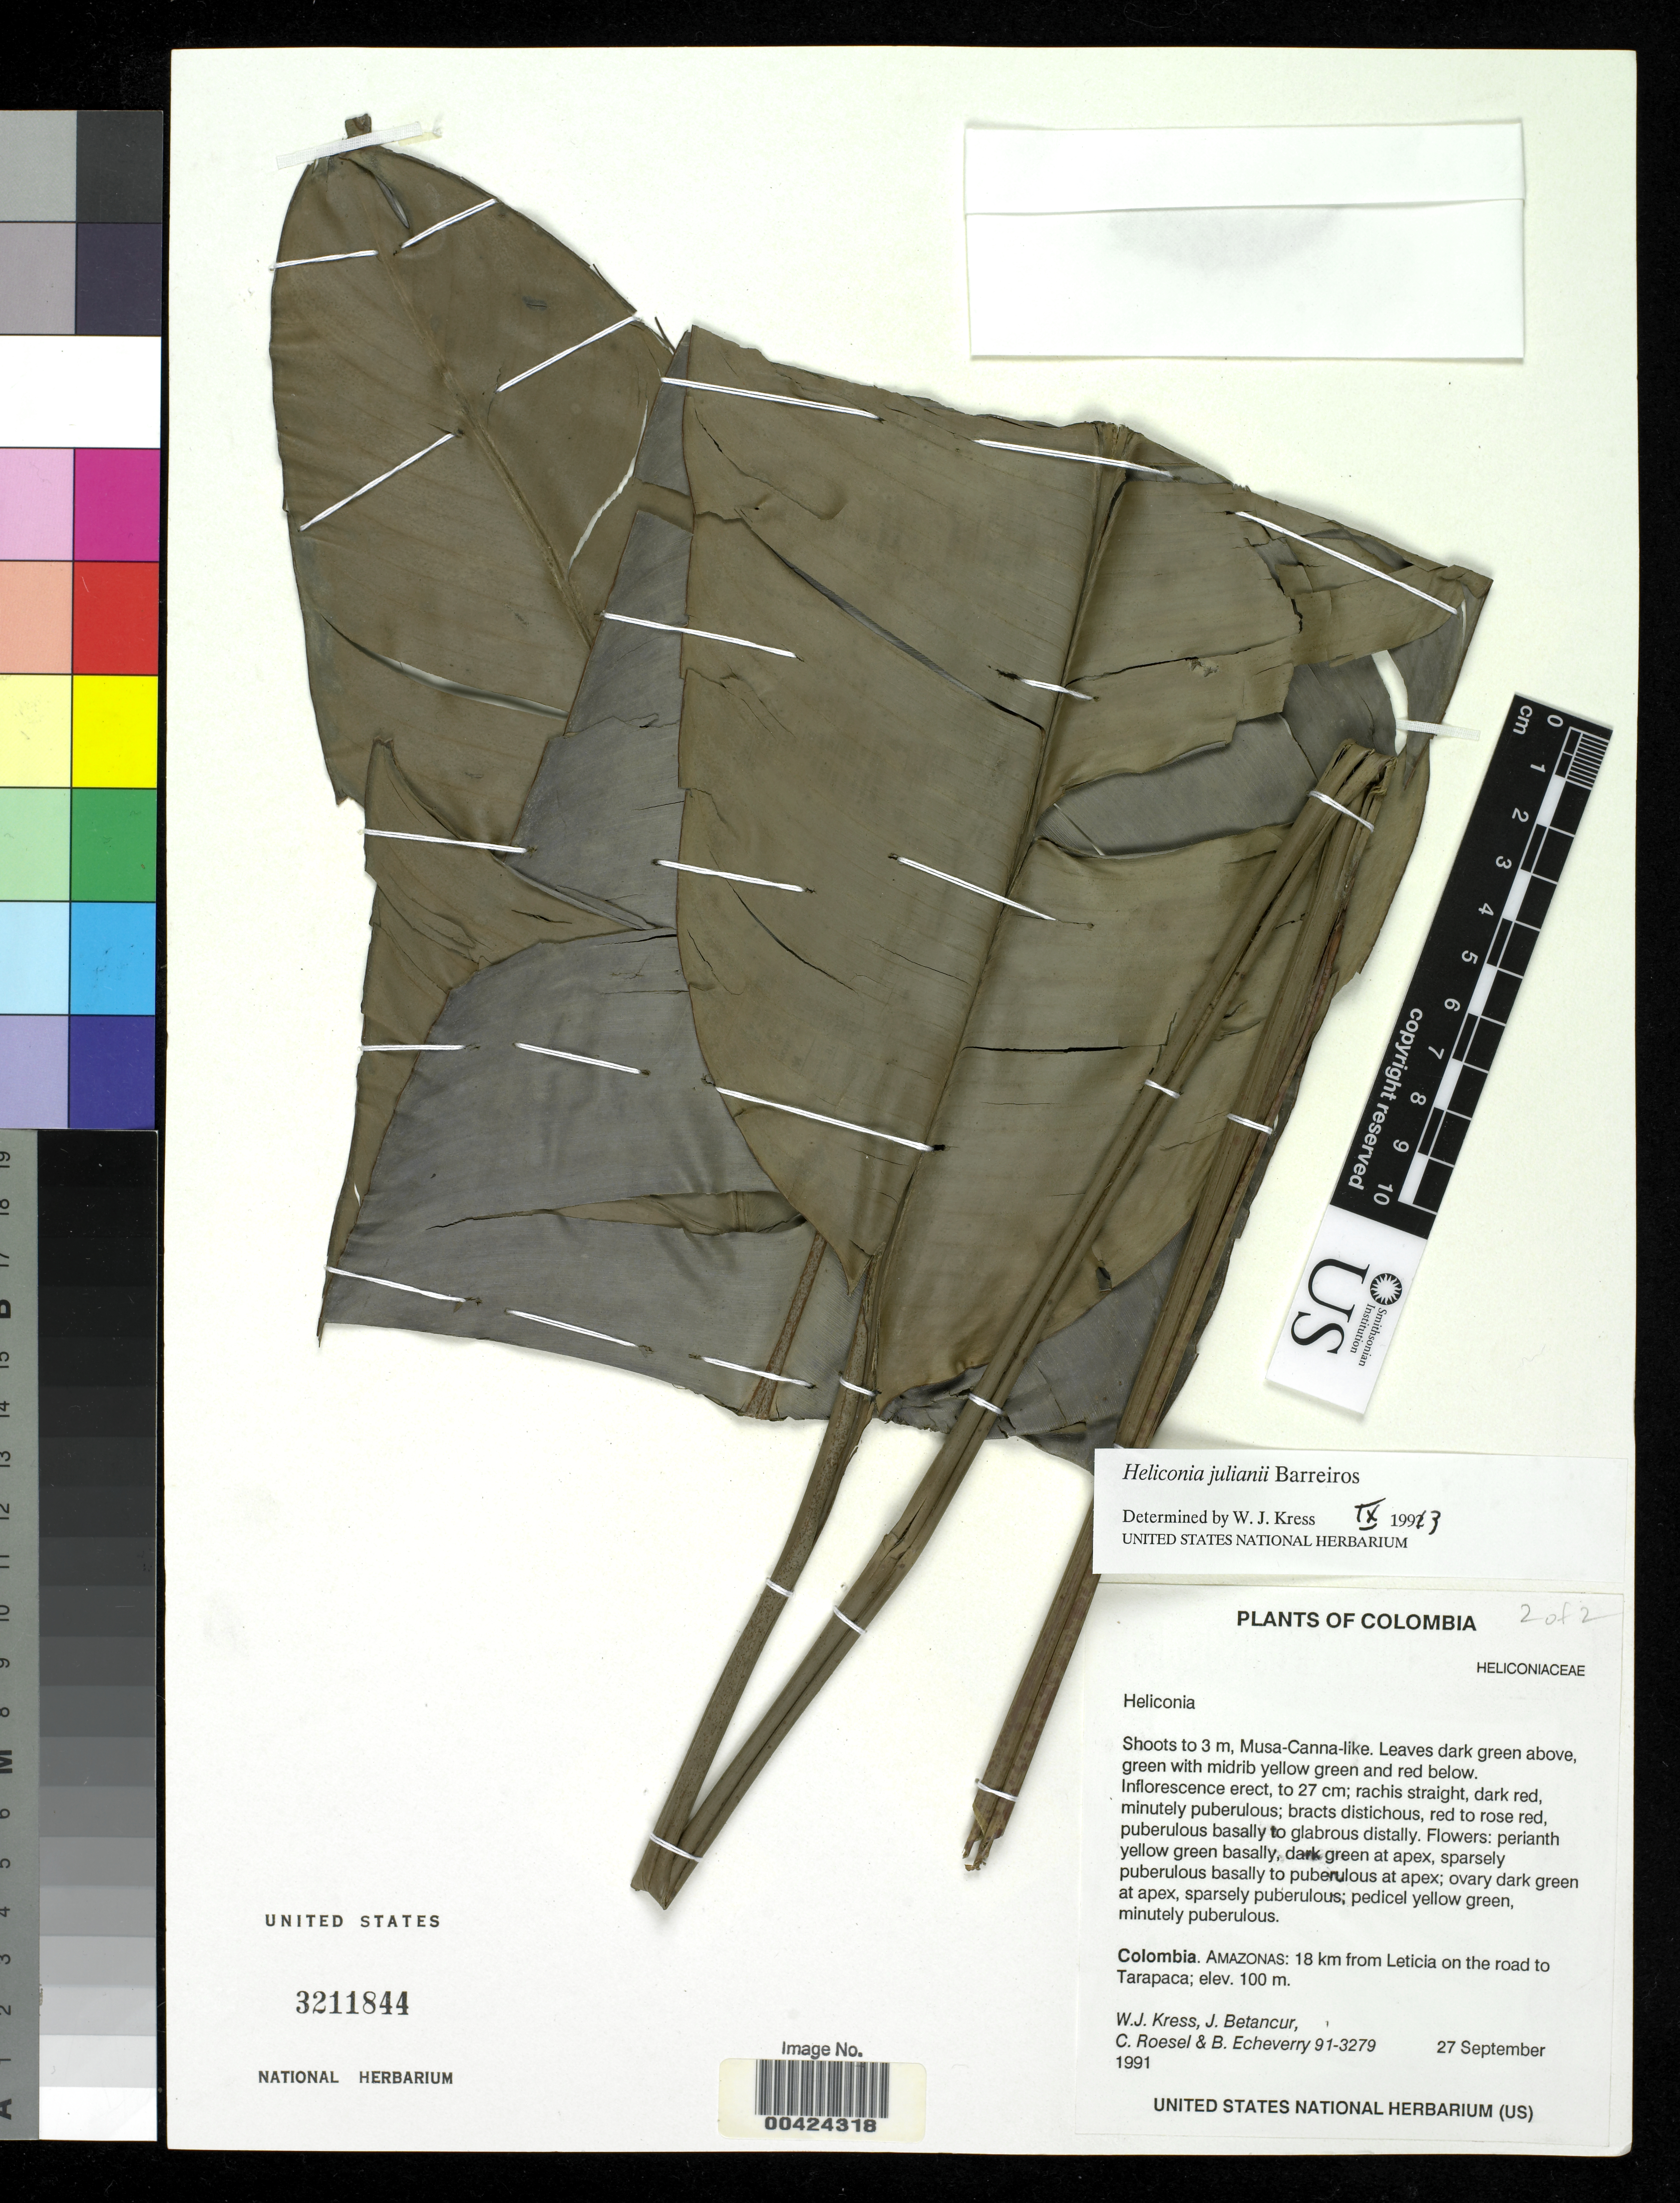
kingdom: Plantae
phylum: Tracheophyta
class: Liliopsida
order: Zingiberales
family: Heliconiaceae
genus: Heliconia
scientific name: Heliconia julianii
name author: Barreiros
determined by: Kress, W. J., (US), Smithsonian Institution - National Museum of Natural History (UNITED STATES)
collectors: W. J. Kress, J. C. Betancur, C. S. Roesel & B. Echeverry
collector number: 91-3279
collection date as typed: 27 Sep 1991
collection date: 1991-09-27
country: Colombia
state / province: Amazônas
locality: Leticia, 18 km from; on road to Tarapacá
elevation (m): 100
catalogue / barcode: US 3211844